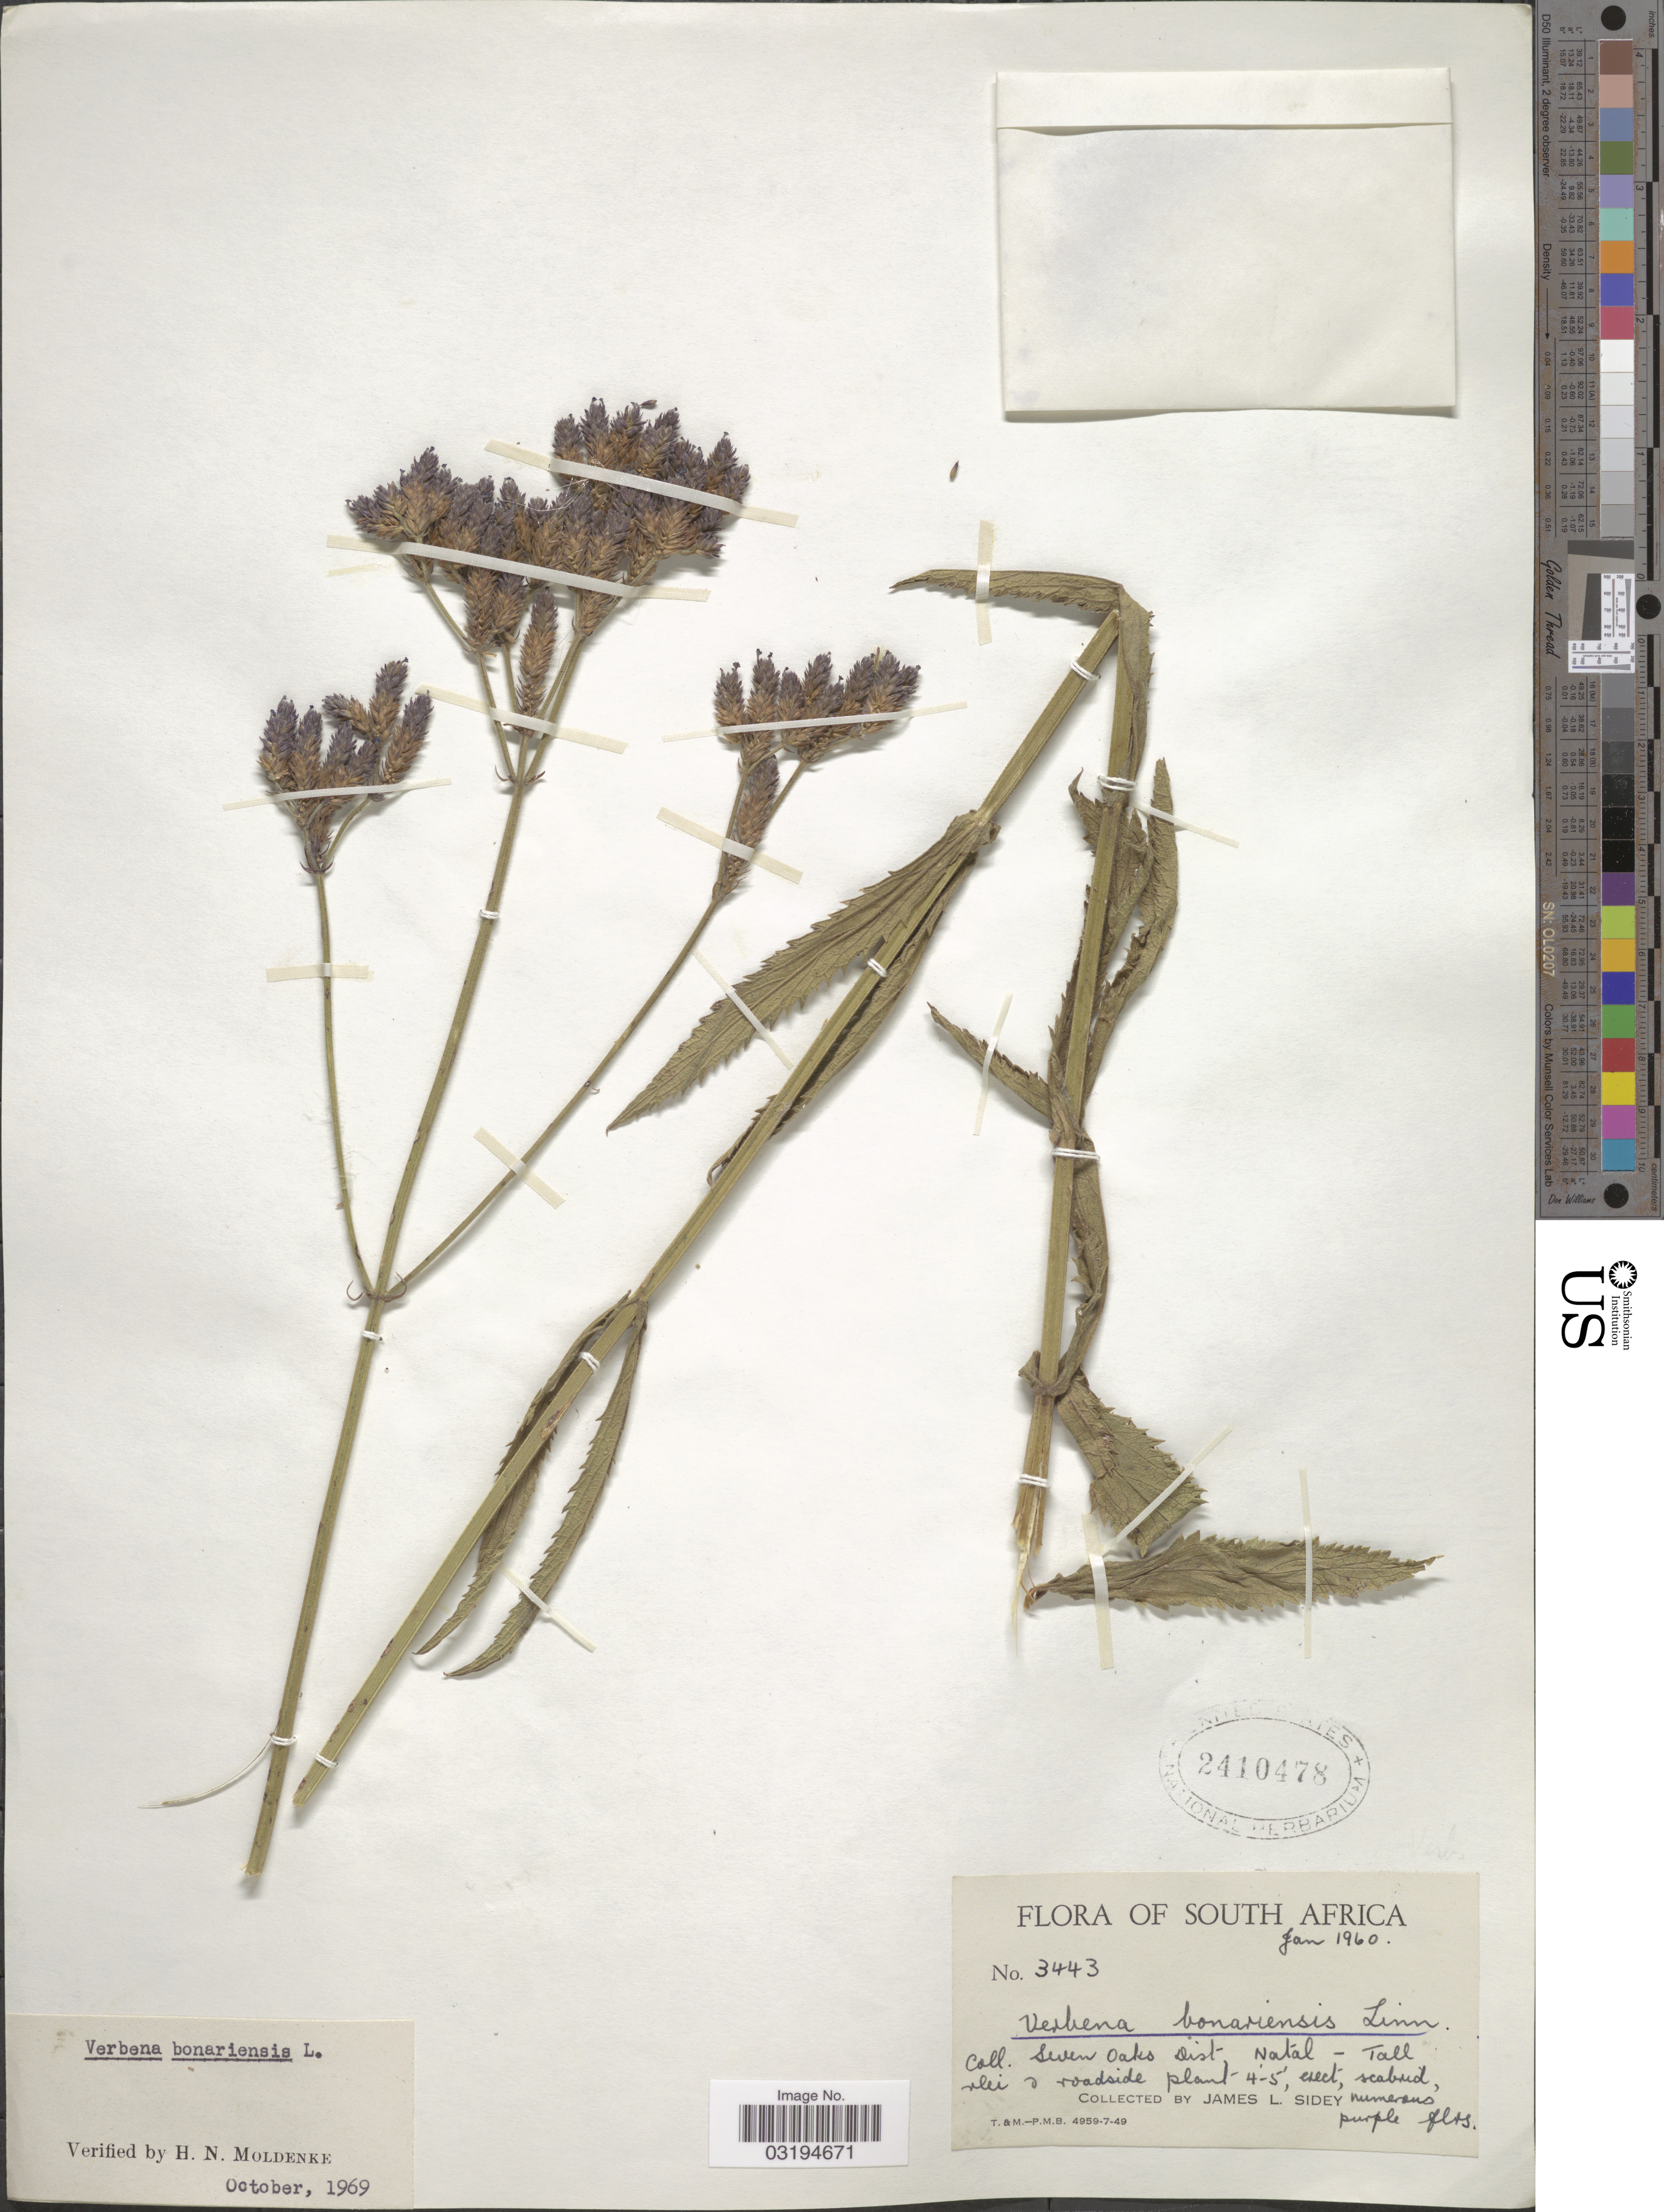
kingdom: Plantae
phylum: Tracheophyta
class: Magnoliopsida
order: Lamiales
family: Verbenaceae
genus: Verbena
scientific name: Verbena bonariensis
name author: L.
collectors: J. L. Sidey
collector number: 3443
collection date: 1960-01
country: South Africa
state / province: KwaZulu-Natal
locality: Seven Oaks Dist. Natal.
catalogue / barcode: US 2410478